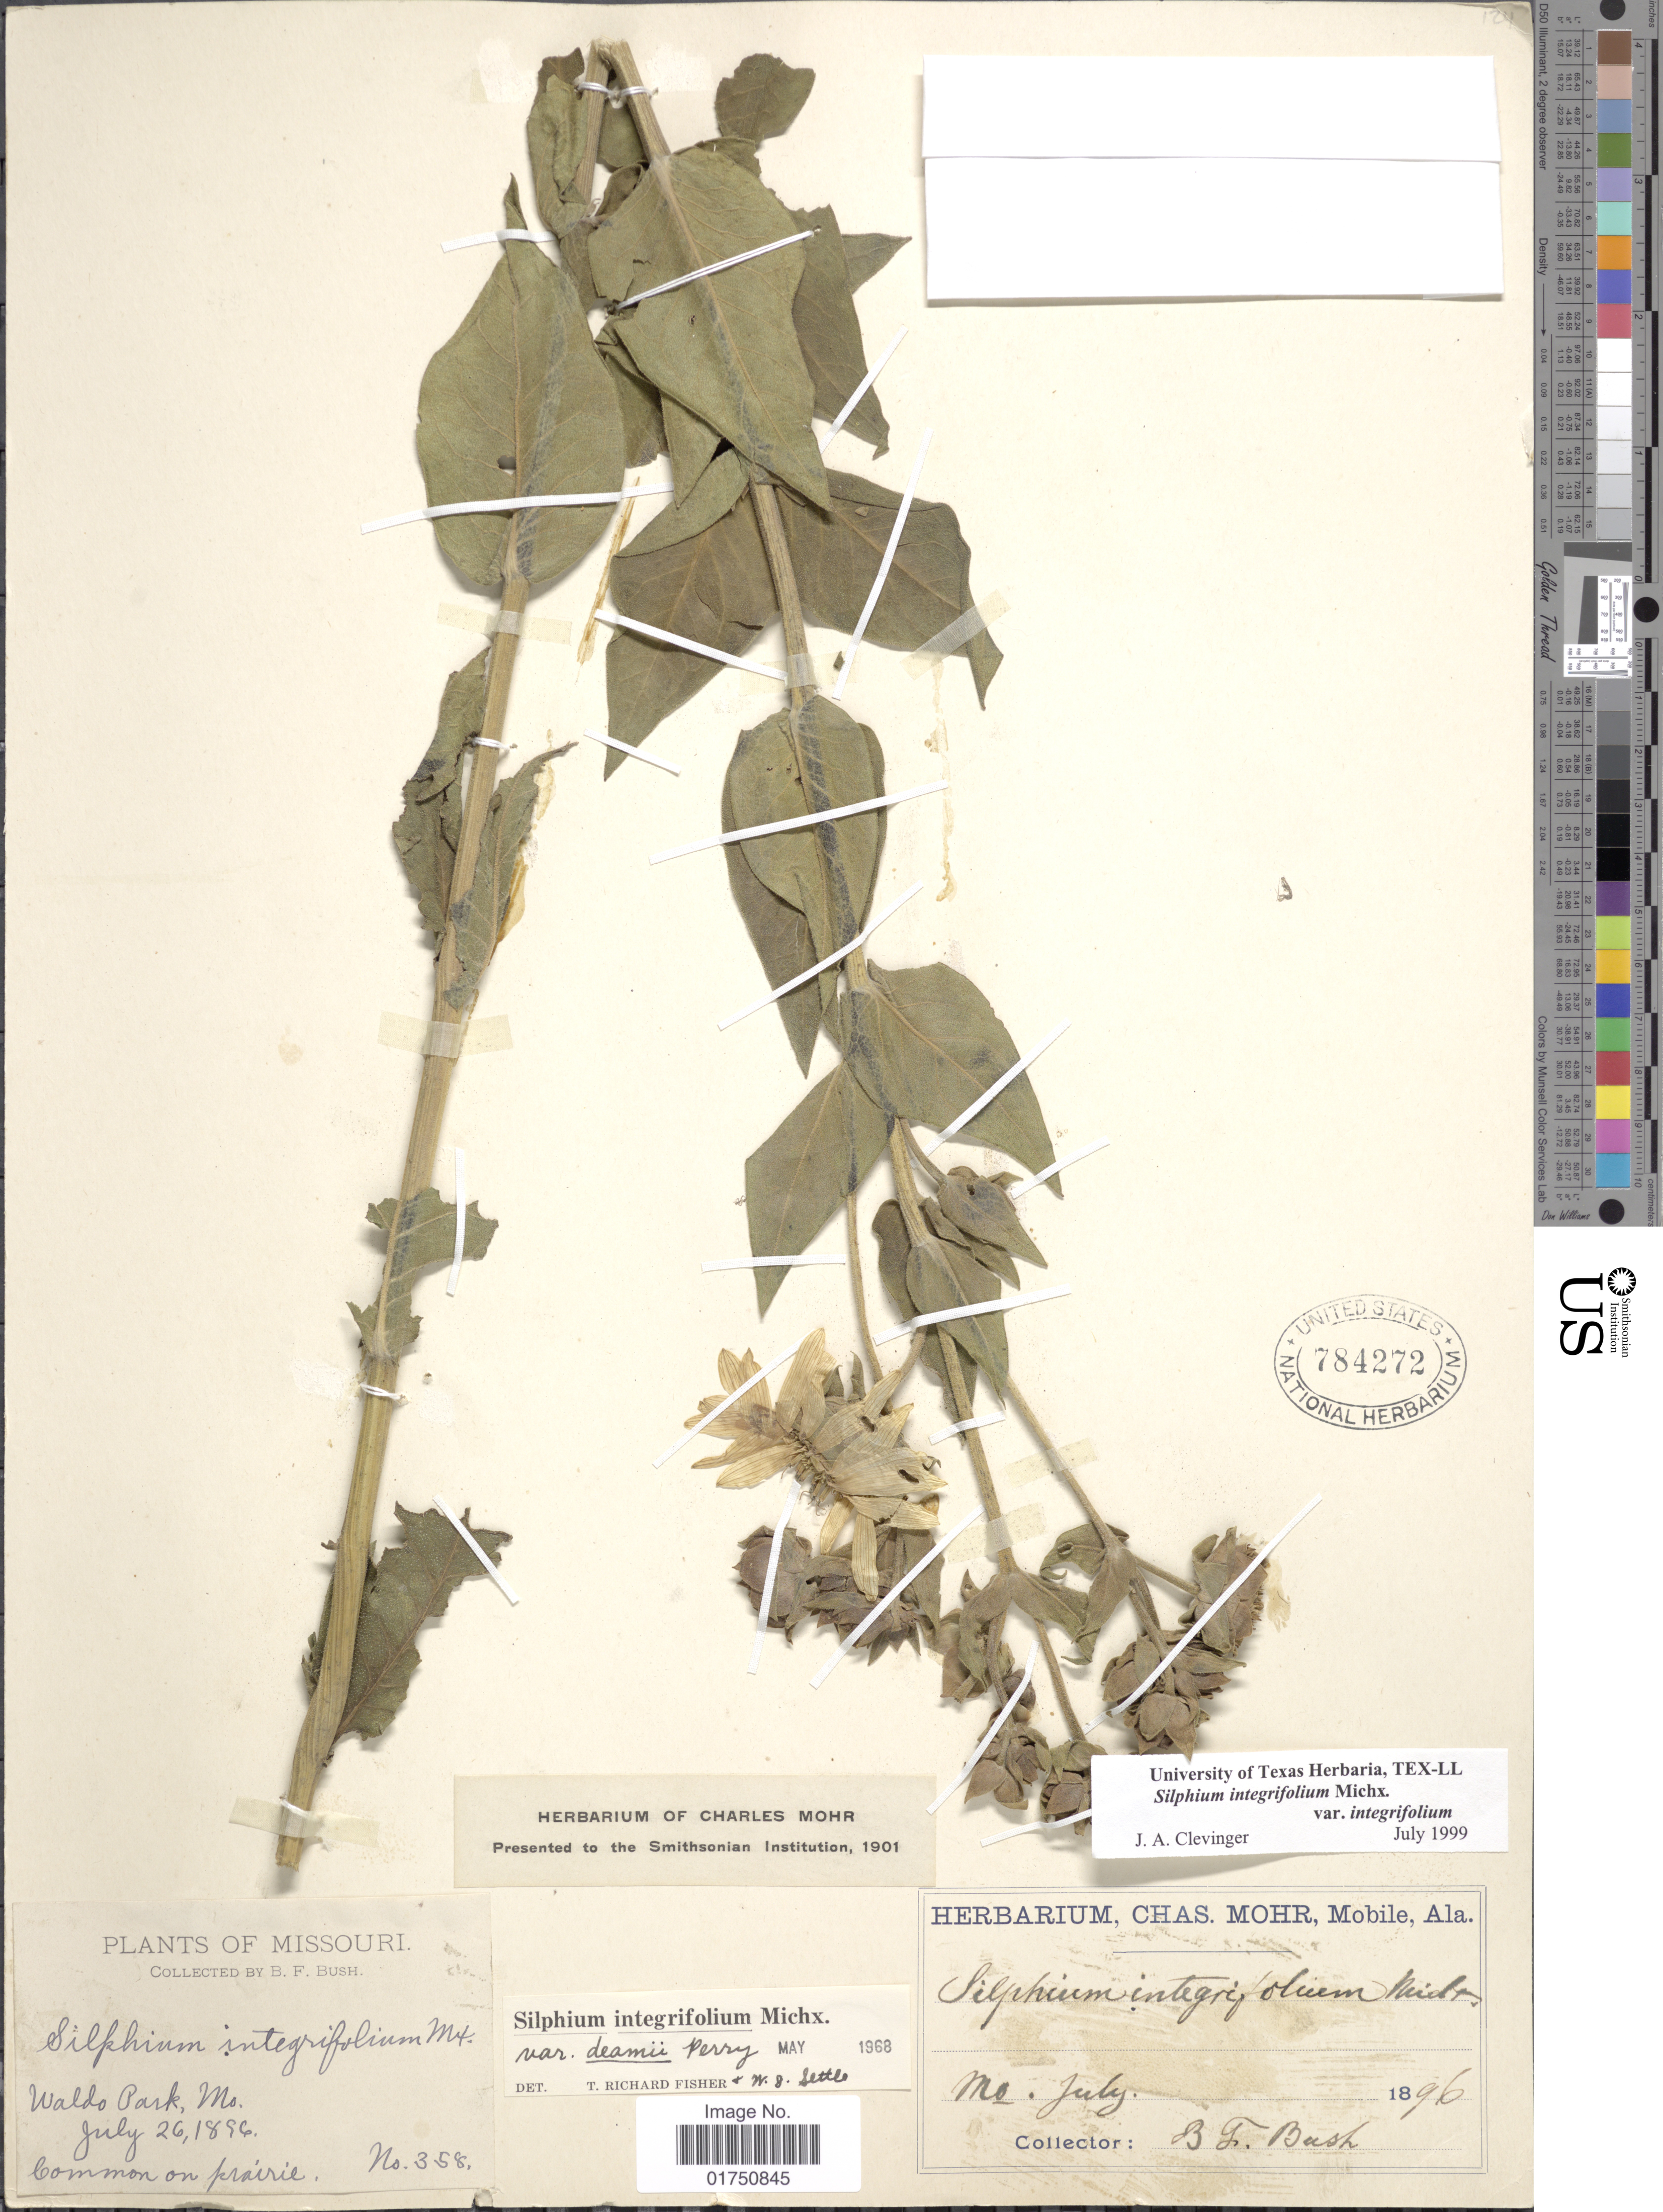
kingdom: Plantae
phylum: Tracheophyta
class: Magnoliopsida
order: Asterales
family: Asteraceae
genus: Silphium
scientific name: Silphium integrifolium var. integrifolium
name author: Michx.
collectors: B. F. Bush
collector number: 358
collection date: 1896-07-26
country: United States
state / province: Missouri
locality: Waldo Park, Mo.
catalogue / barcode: US 784272